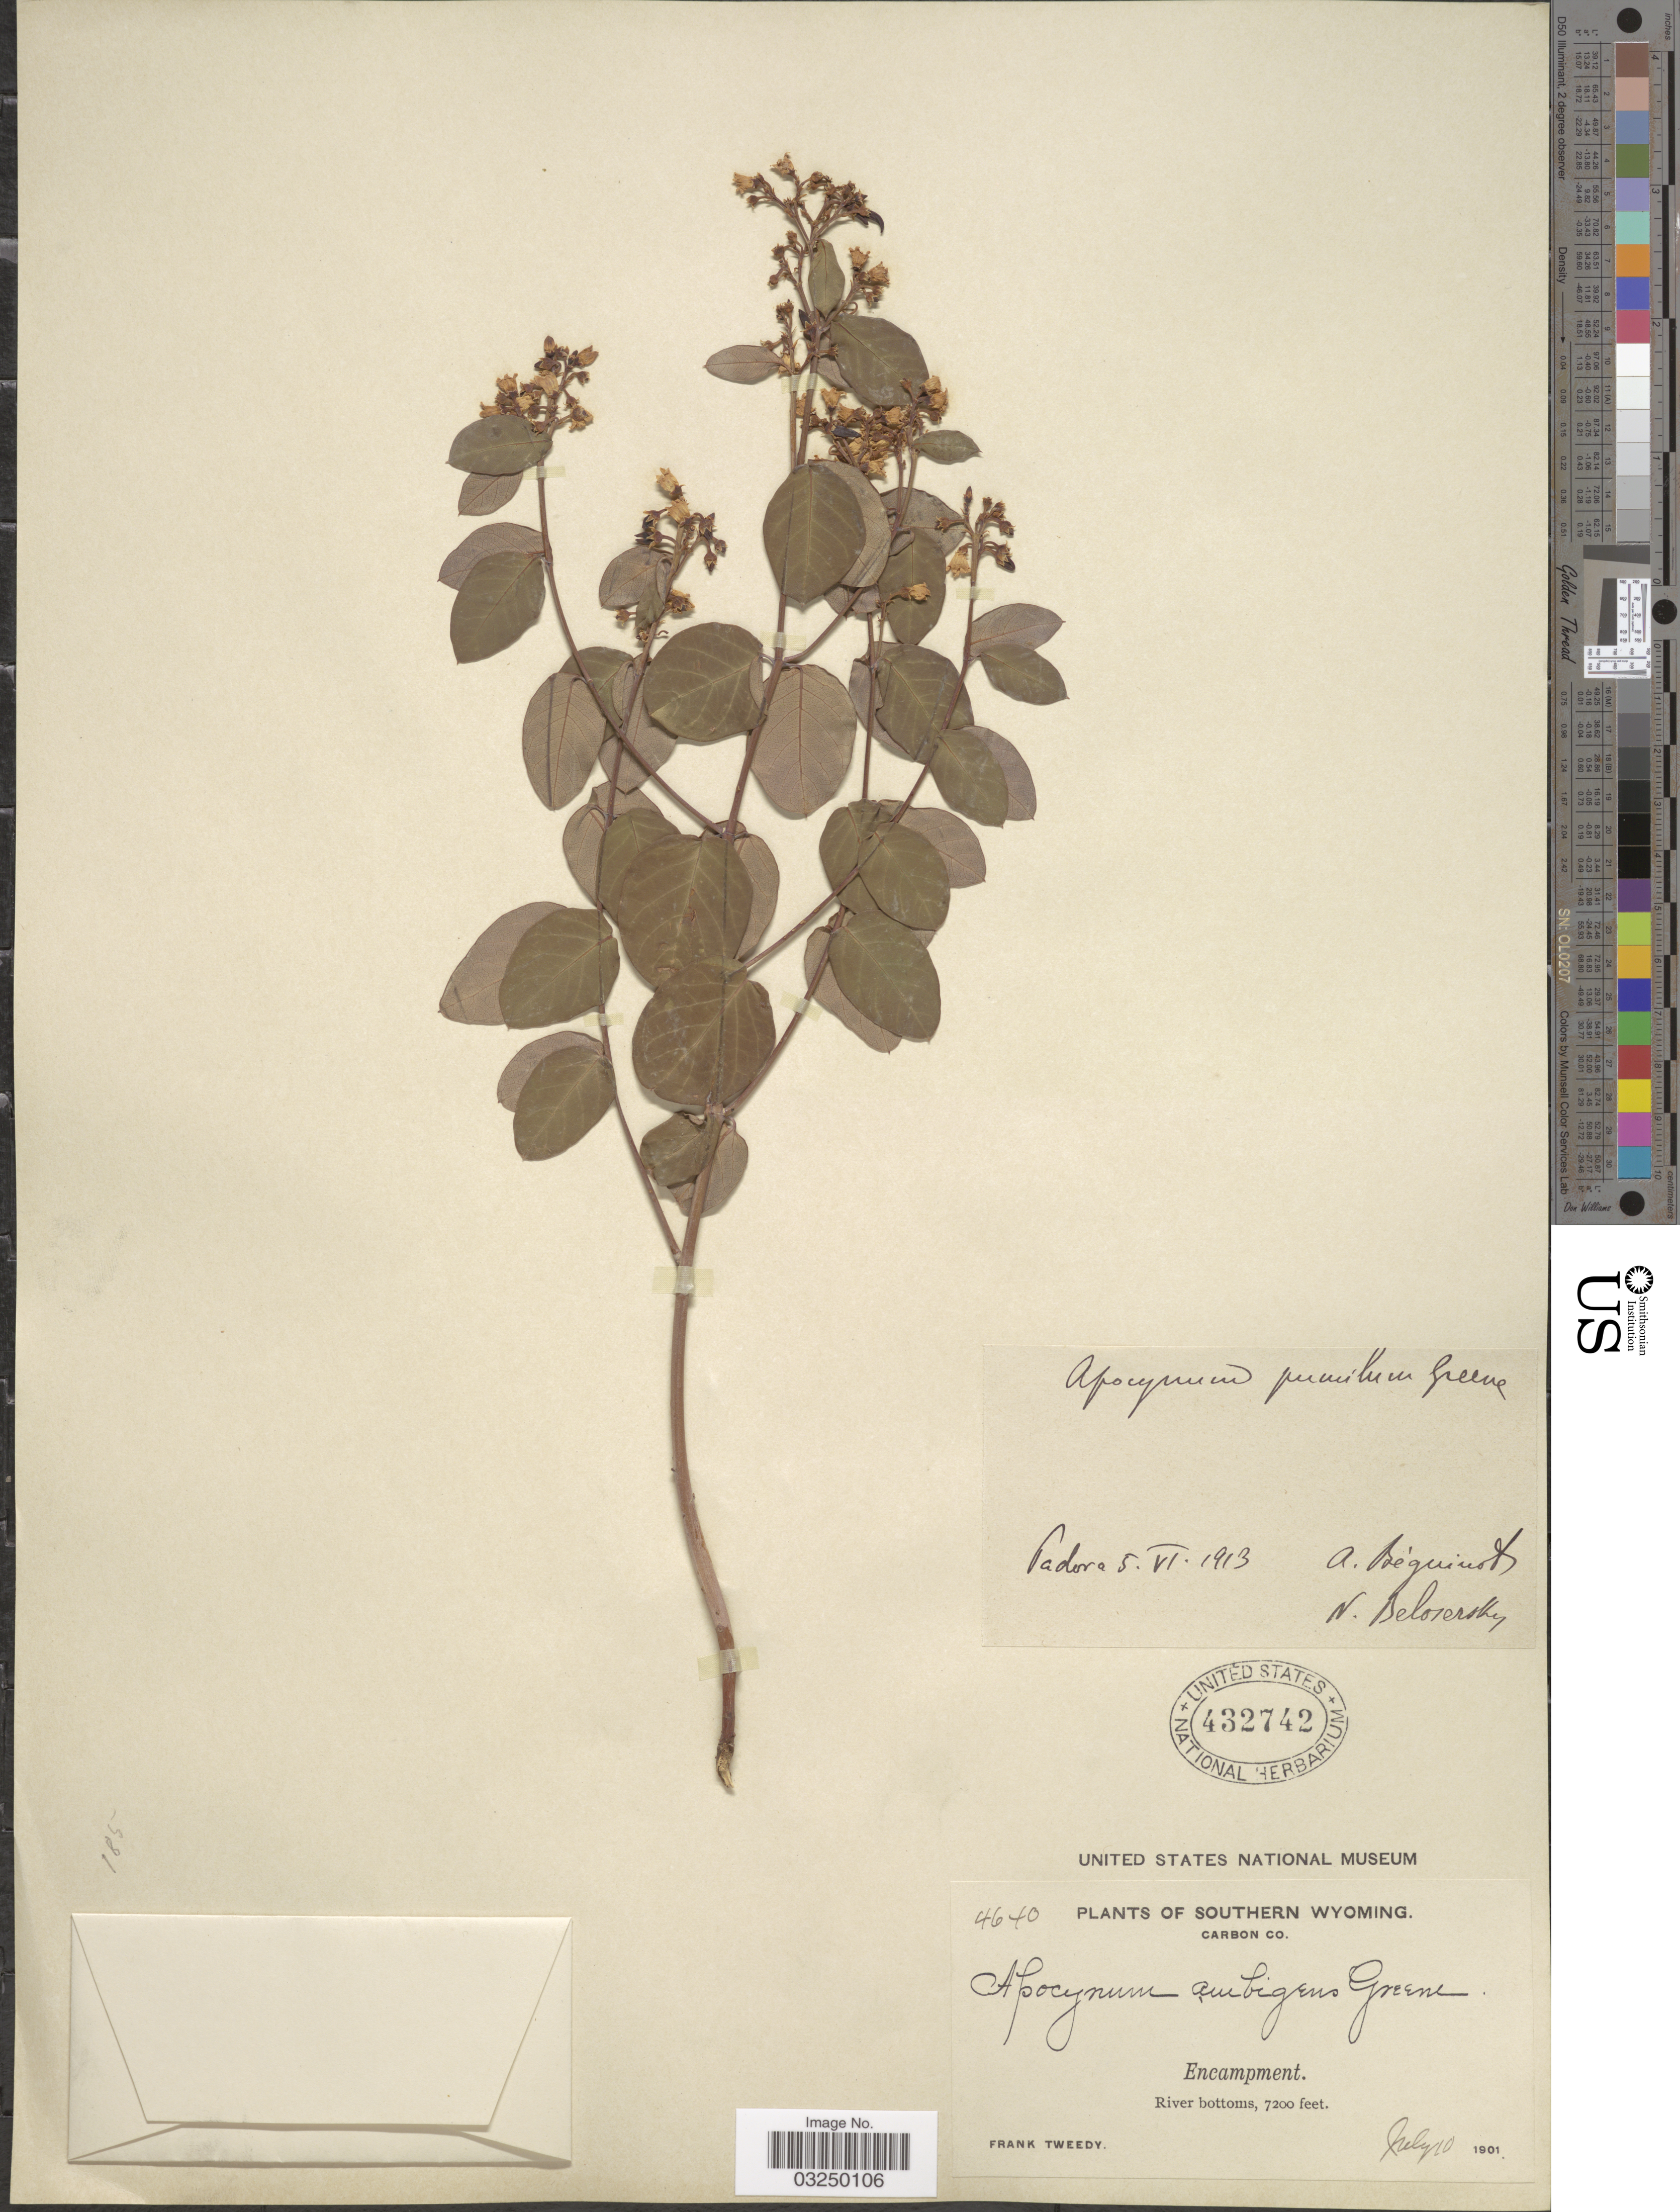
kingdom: Plantae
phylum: Tracheophyta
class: Magnoliopsida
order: Gentianales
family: Apocynaceae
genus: Apocynum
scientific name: Apocynum pumilum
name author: (A. Gray) Greene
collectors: F. Tweedy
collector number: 4640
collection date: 1901-07-10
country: United States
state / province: Wyoming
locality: Southern Wyoming. Carbon Co. Encampment. River bottoms.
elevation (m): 2195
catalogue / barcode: US 432742